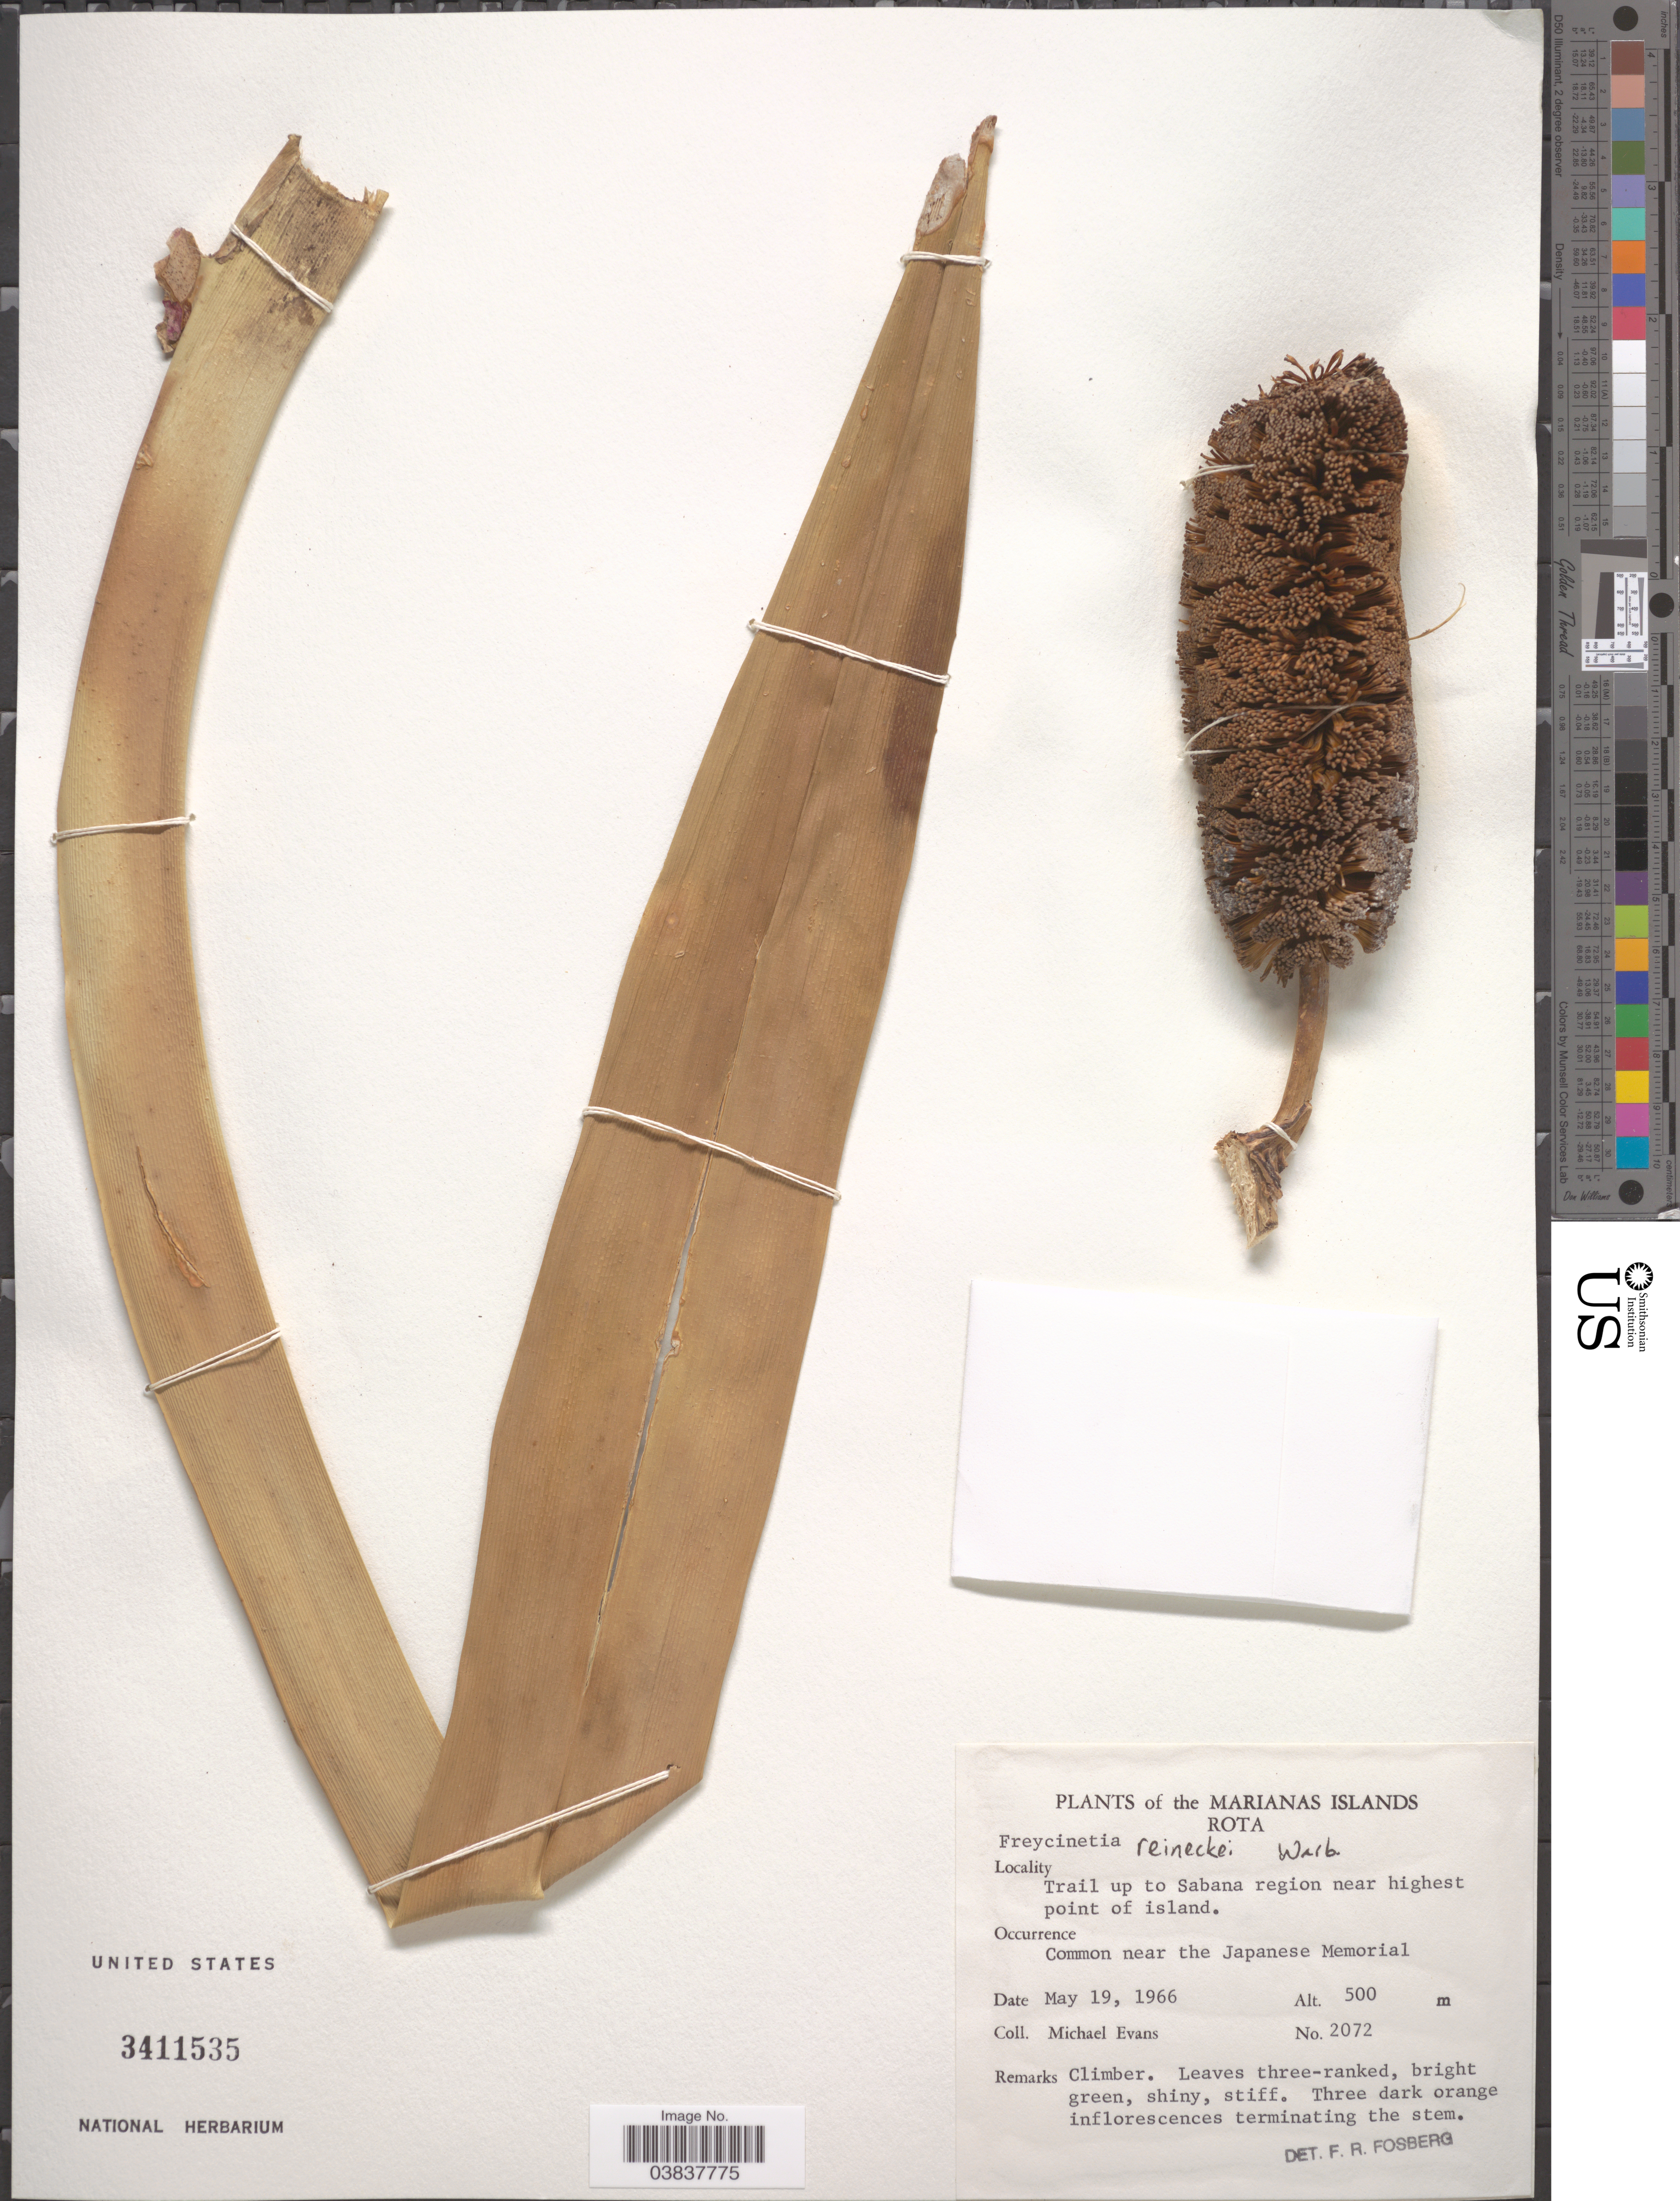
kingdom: Plantae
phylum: Tracheophyta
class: Liliopsida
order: Pandanales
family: Pandanaceae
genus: Freycinetia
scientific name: Freycinetia reineckei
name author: Warb. ex Reinecke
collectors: M. Evans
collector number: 2072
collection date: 1996-05-19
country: Northern Mariana Islands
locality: The Marinas Islands. Rota. Trail up to Sabana region near highest point of island.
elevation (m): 500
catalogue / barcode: US 3411535